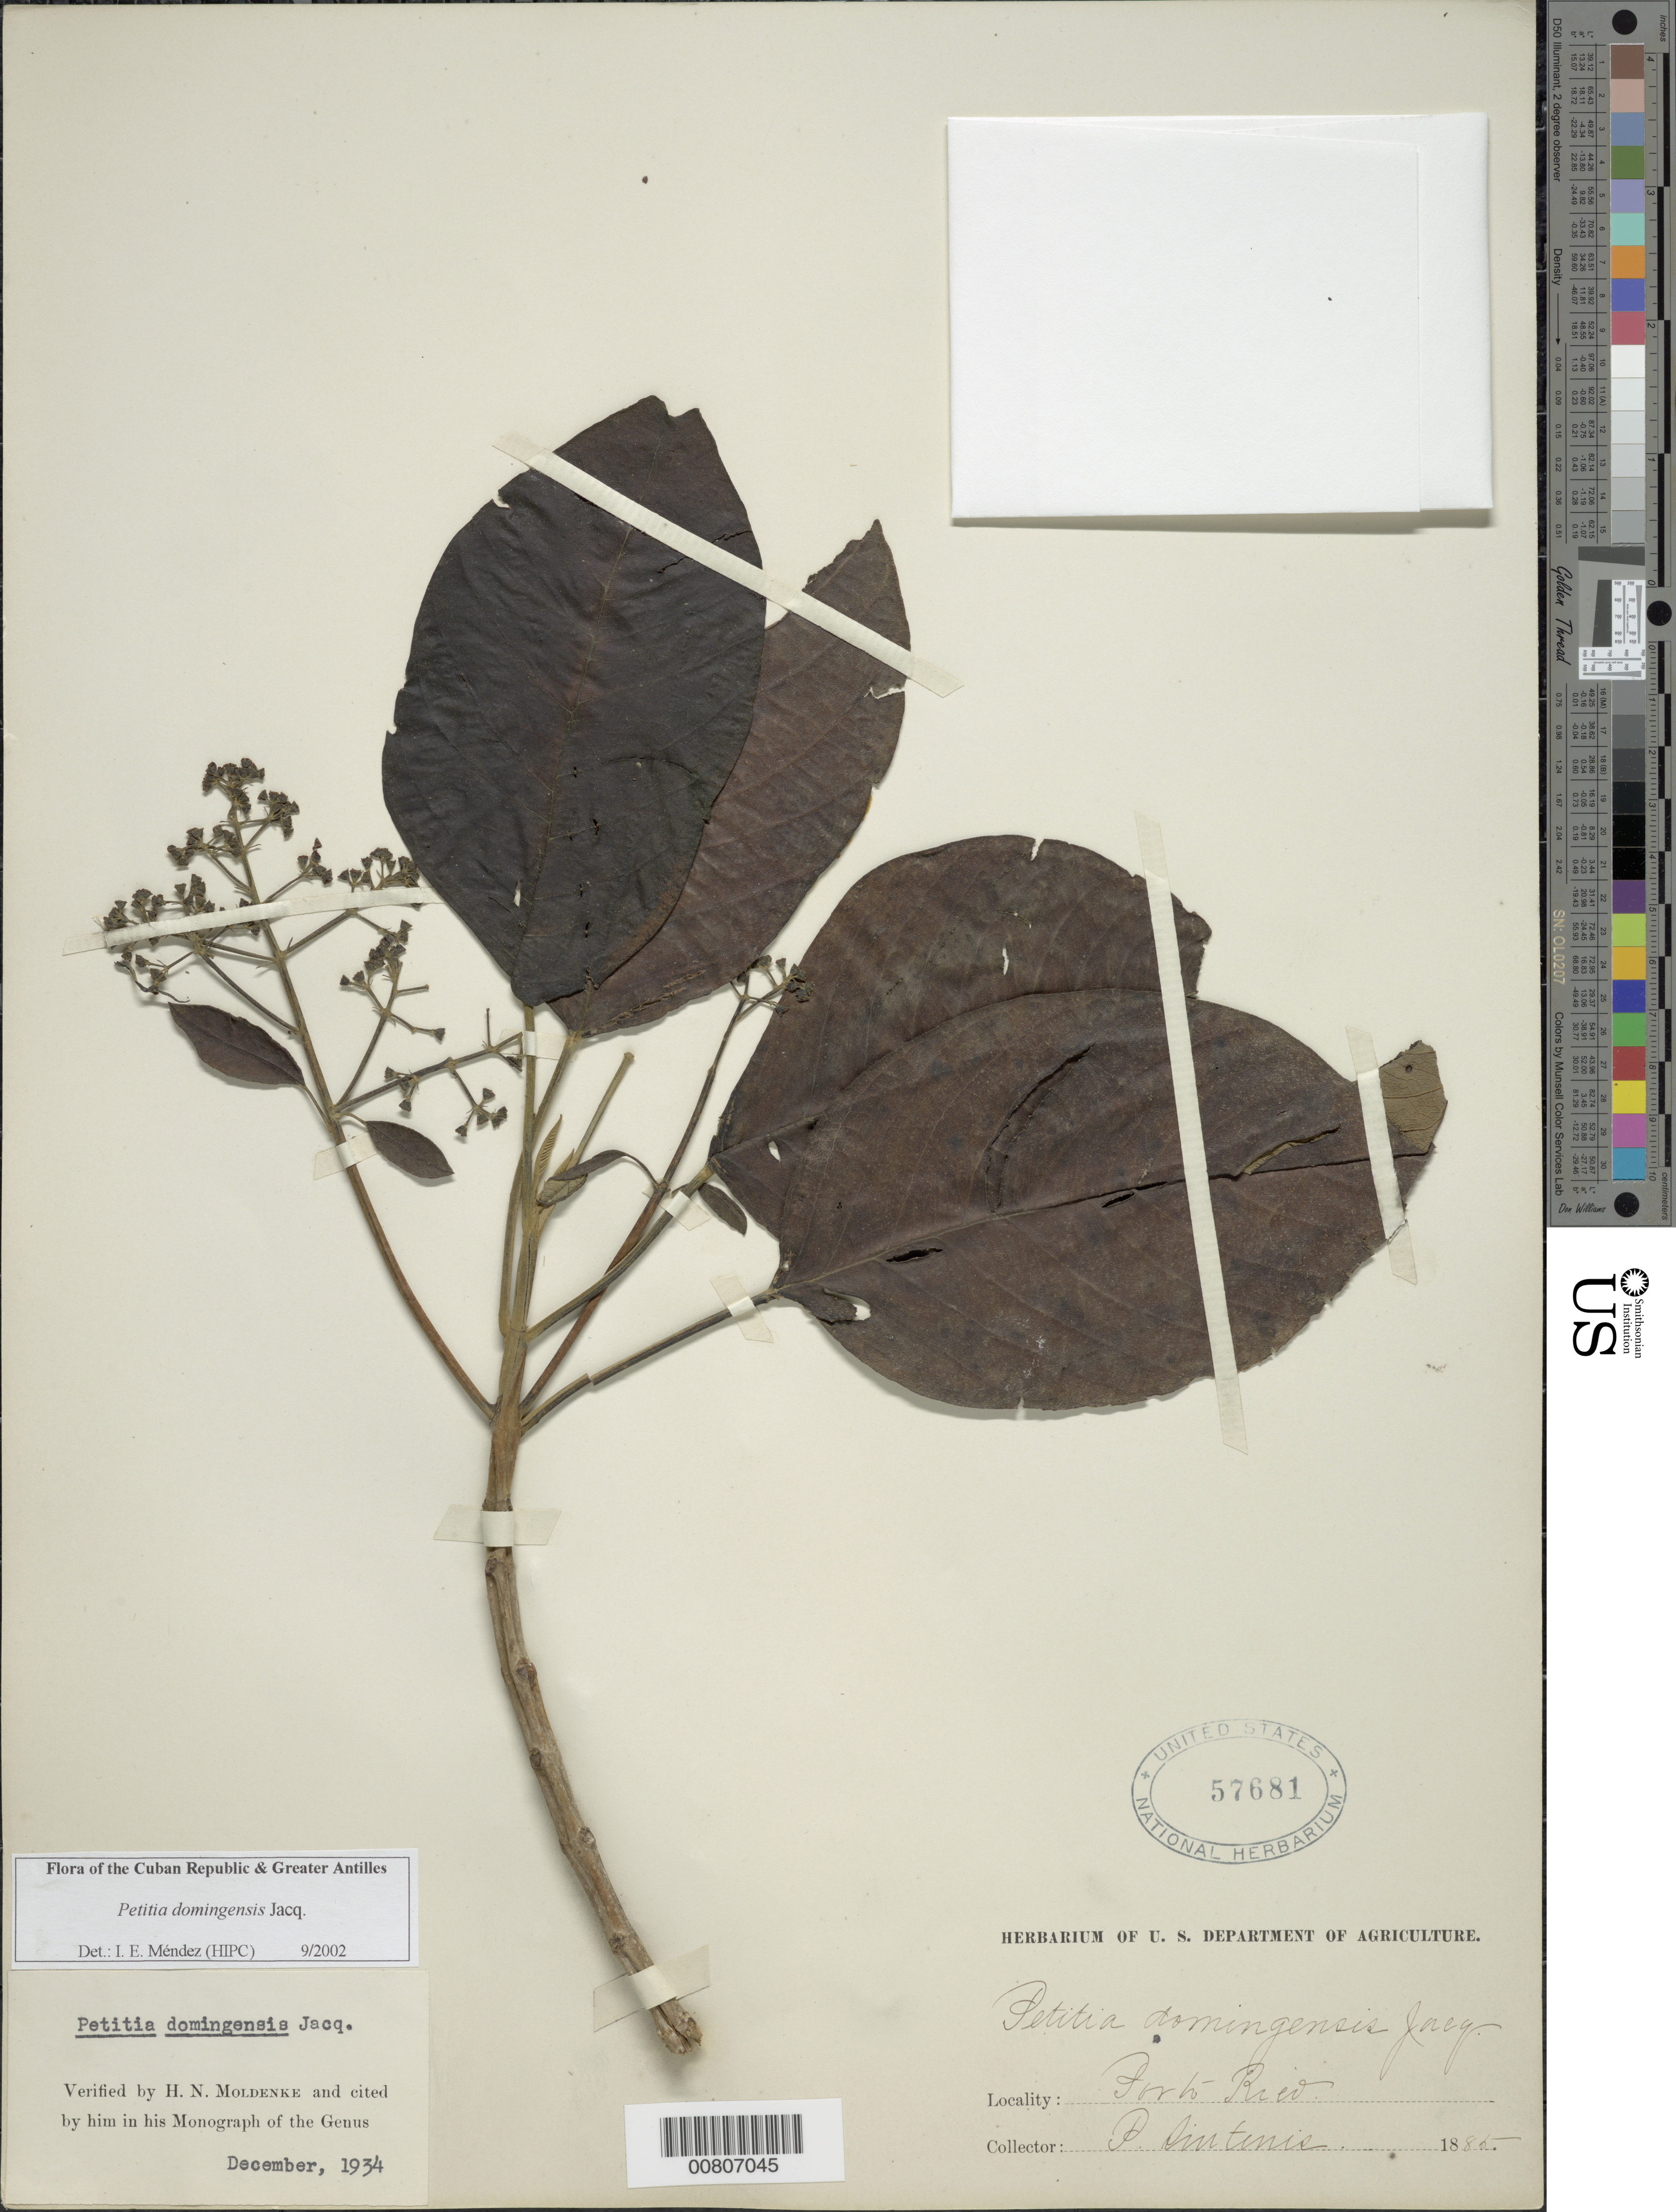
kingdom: Plantae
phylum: Tracheophyta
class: Magnoliopsida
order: Lamiales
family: Lamiaceae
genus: Petitia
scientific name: Petitia domingensis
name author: Jacq.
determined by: Méndez, Isidro E., (HIPC)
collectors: P. Sintenis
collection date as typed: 1885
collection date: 1885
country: Puerto Rico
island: Puerto Rico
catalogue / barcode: US 57681